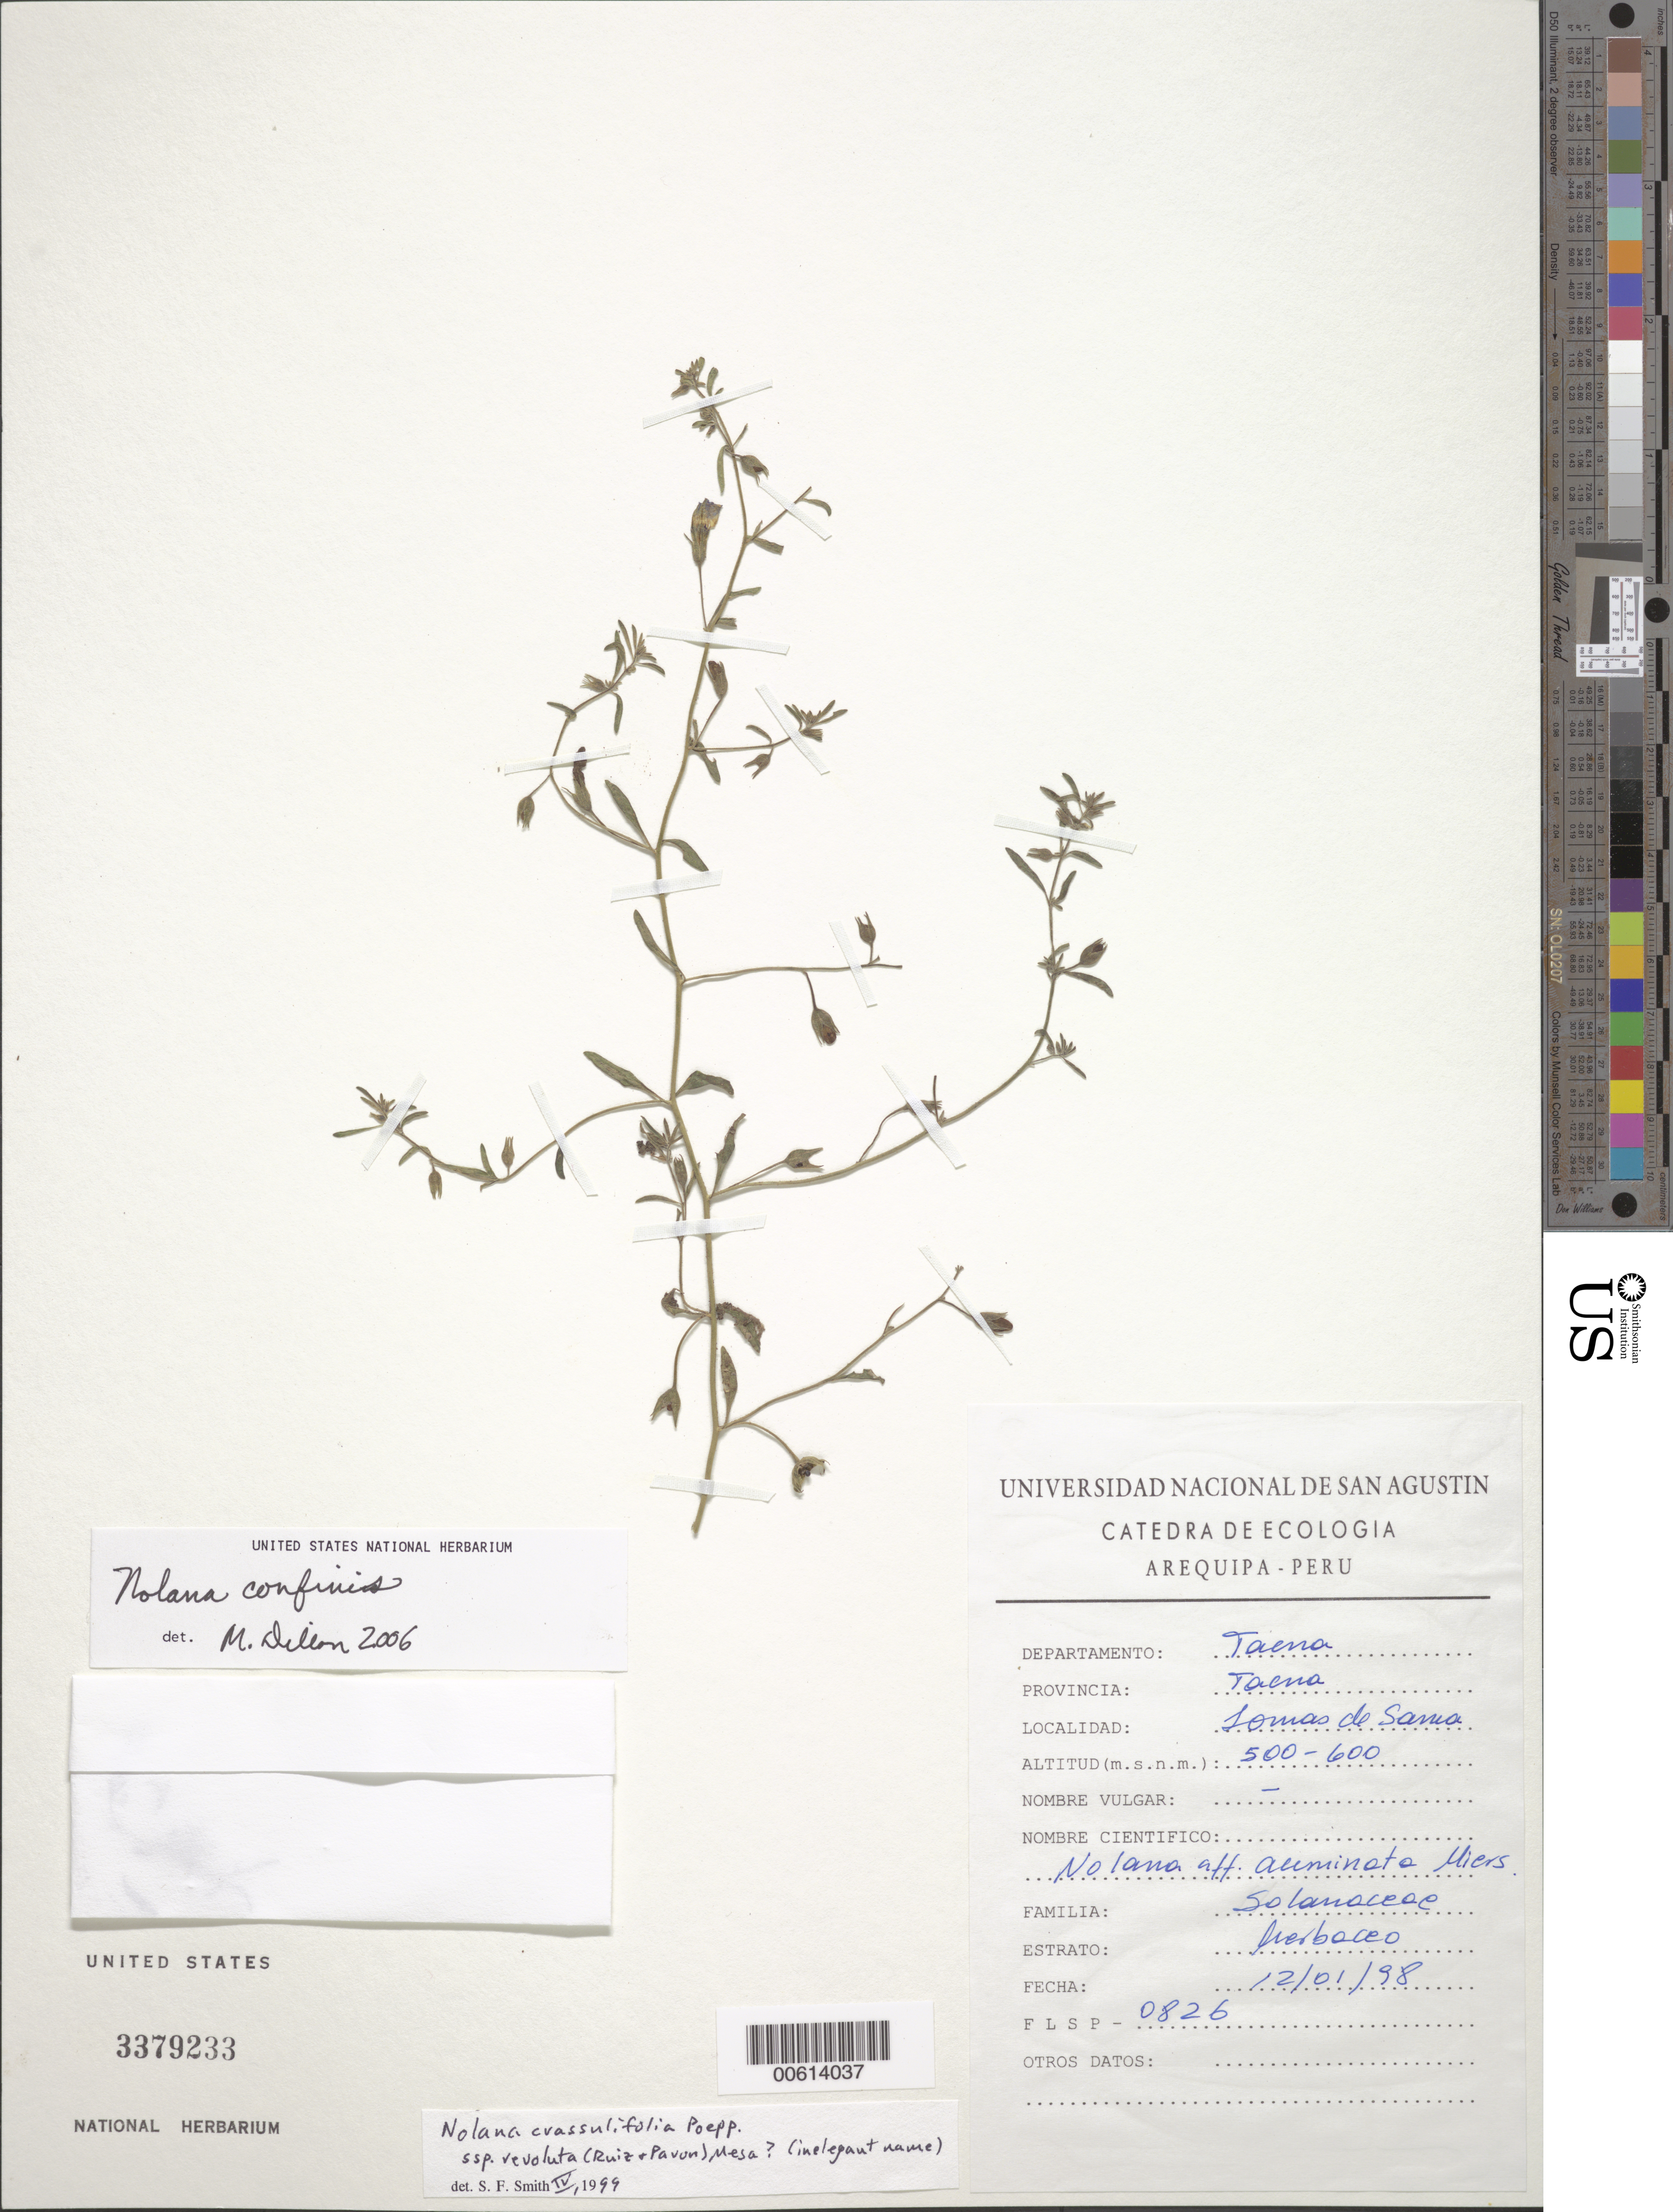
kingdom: Plantae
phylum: Tracheophyta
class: Magnoliopsida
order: Solanales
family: Solanaceae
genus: Nolana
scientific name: Nolana crassulifolia subsp. revoluta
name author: (Ruiz & Pav.) Mesa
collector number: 0826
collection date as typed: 12 Jan 1998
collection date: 1998-01-12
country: Peru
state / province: Tacna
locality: Lomas de sanea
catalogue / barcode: US 3379233